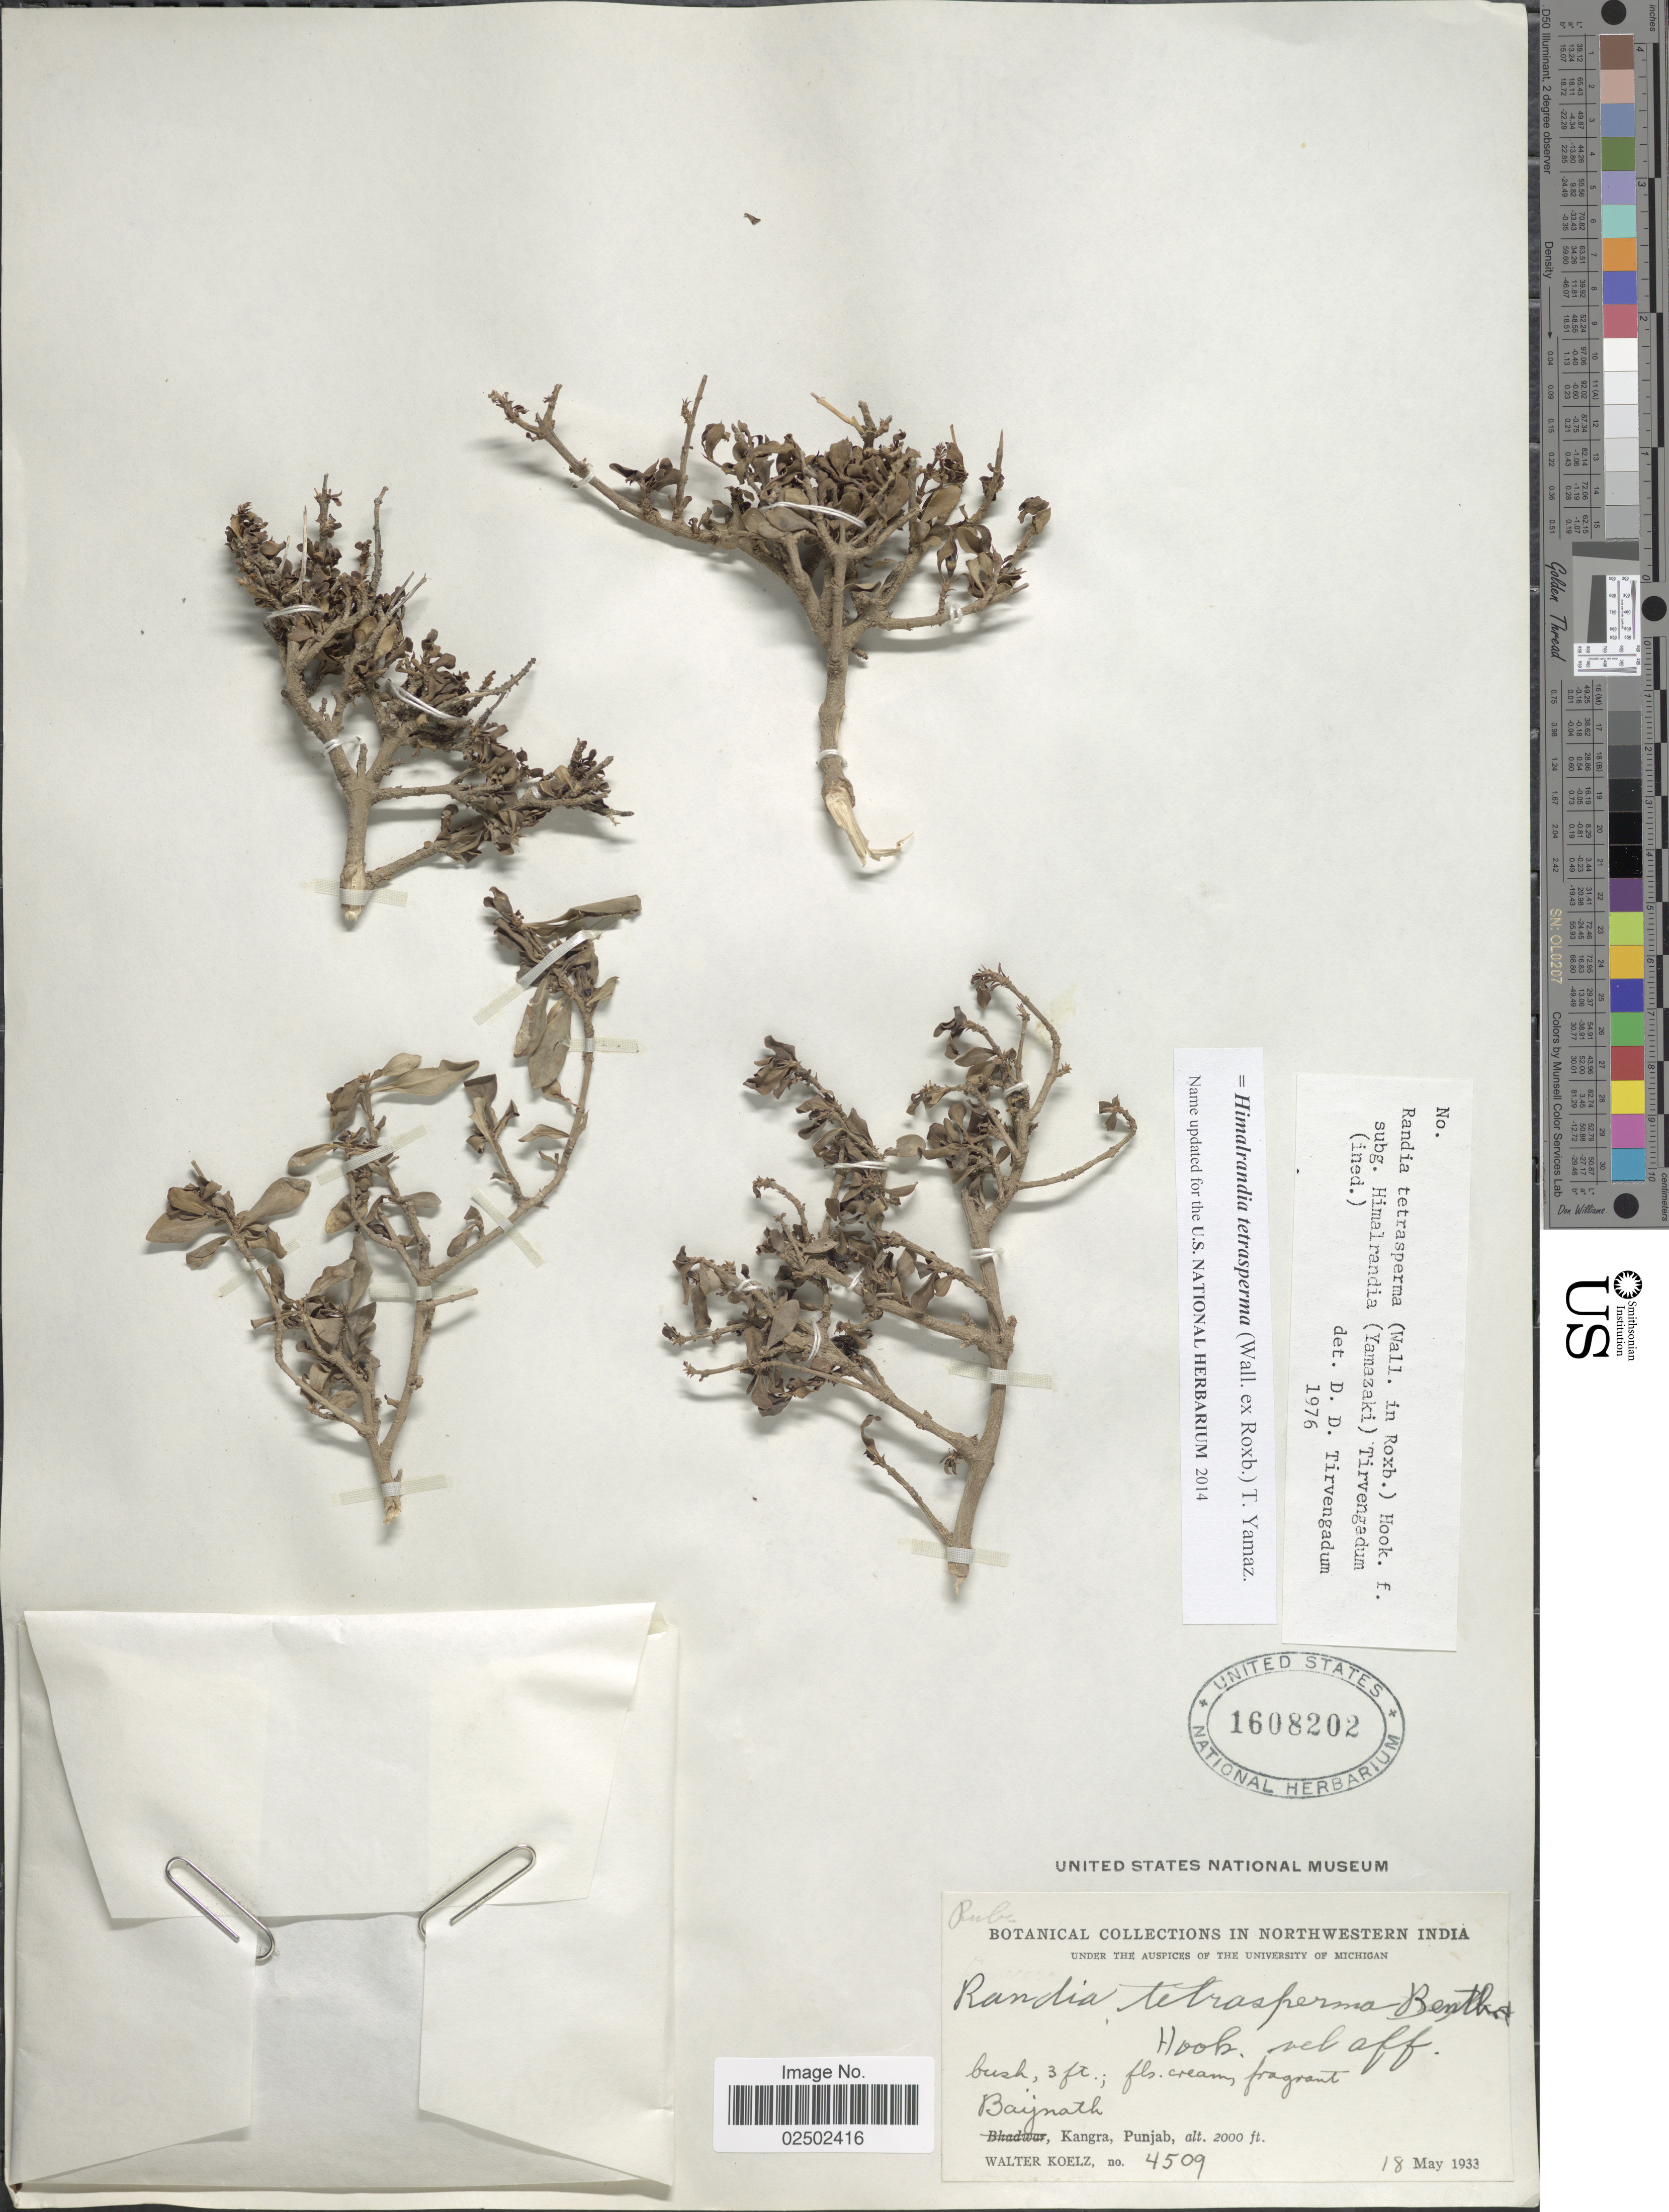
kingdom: Plantae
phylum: Tracheophyta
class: Magnoliopsida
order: Gentianales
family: Rubiaceae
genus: Himalrandia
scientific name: Himalrandia tetrasperma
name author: T. Yamaz.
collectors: W. N. Koelz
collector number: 4509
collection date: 1933-05-18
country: India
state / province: Punjab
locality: Northwestern India. Baijnath, Kangra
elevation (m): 610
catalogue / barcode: US 1608202